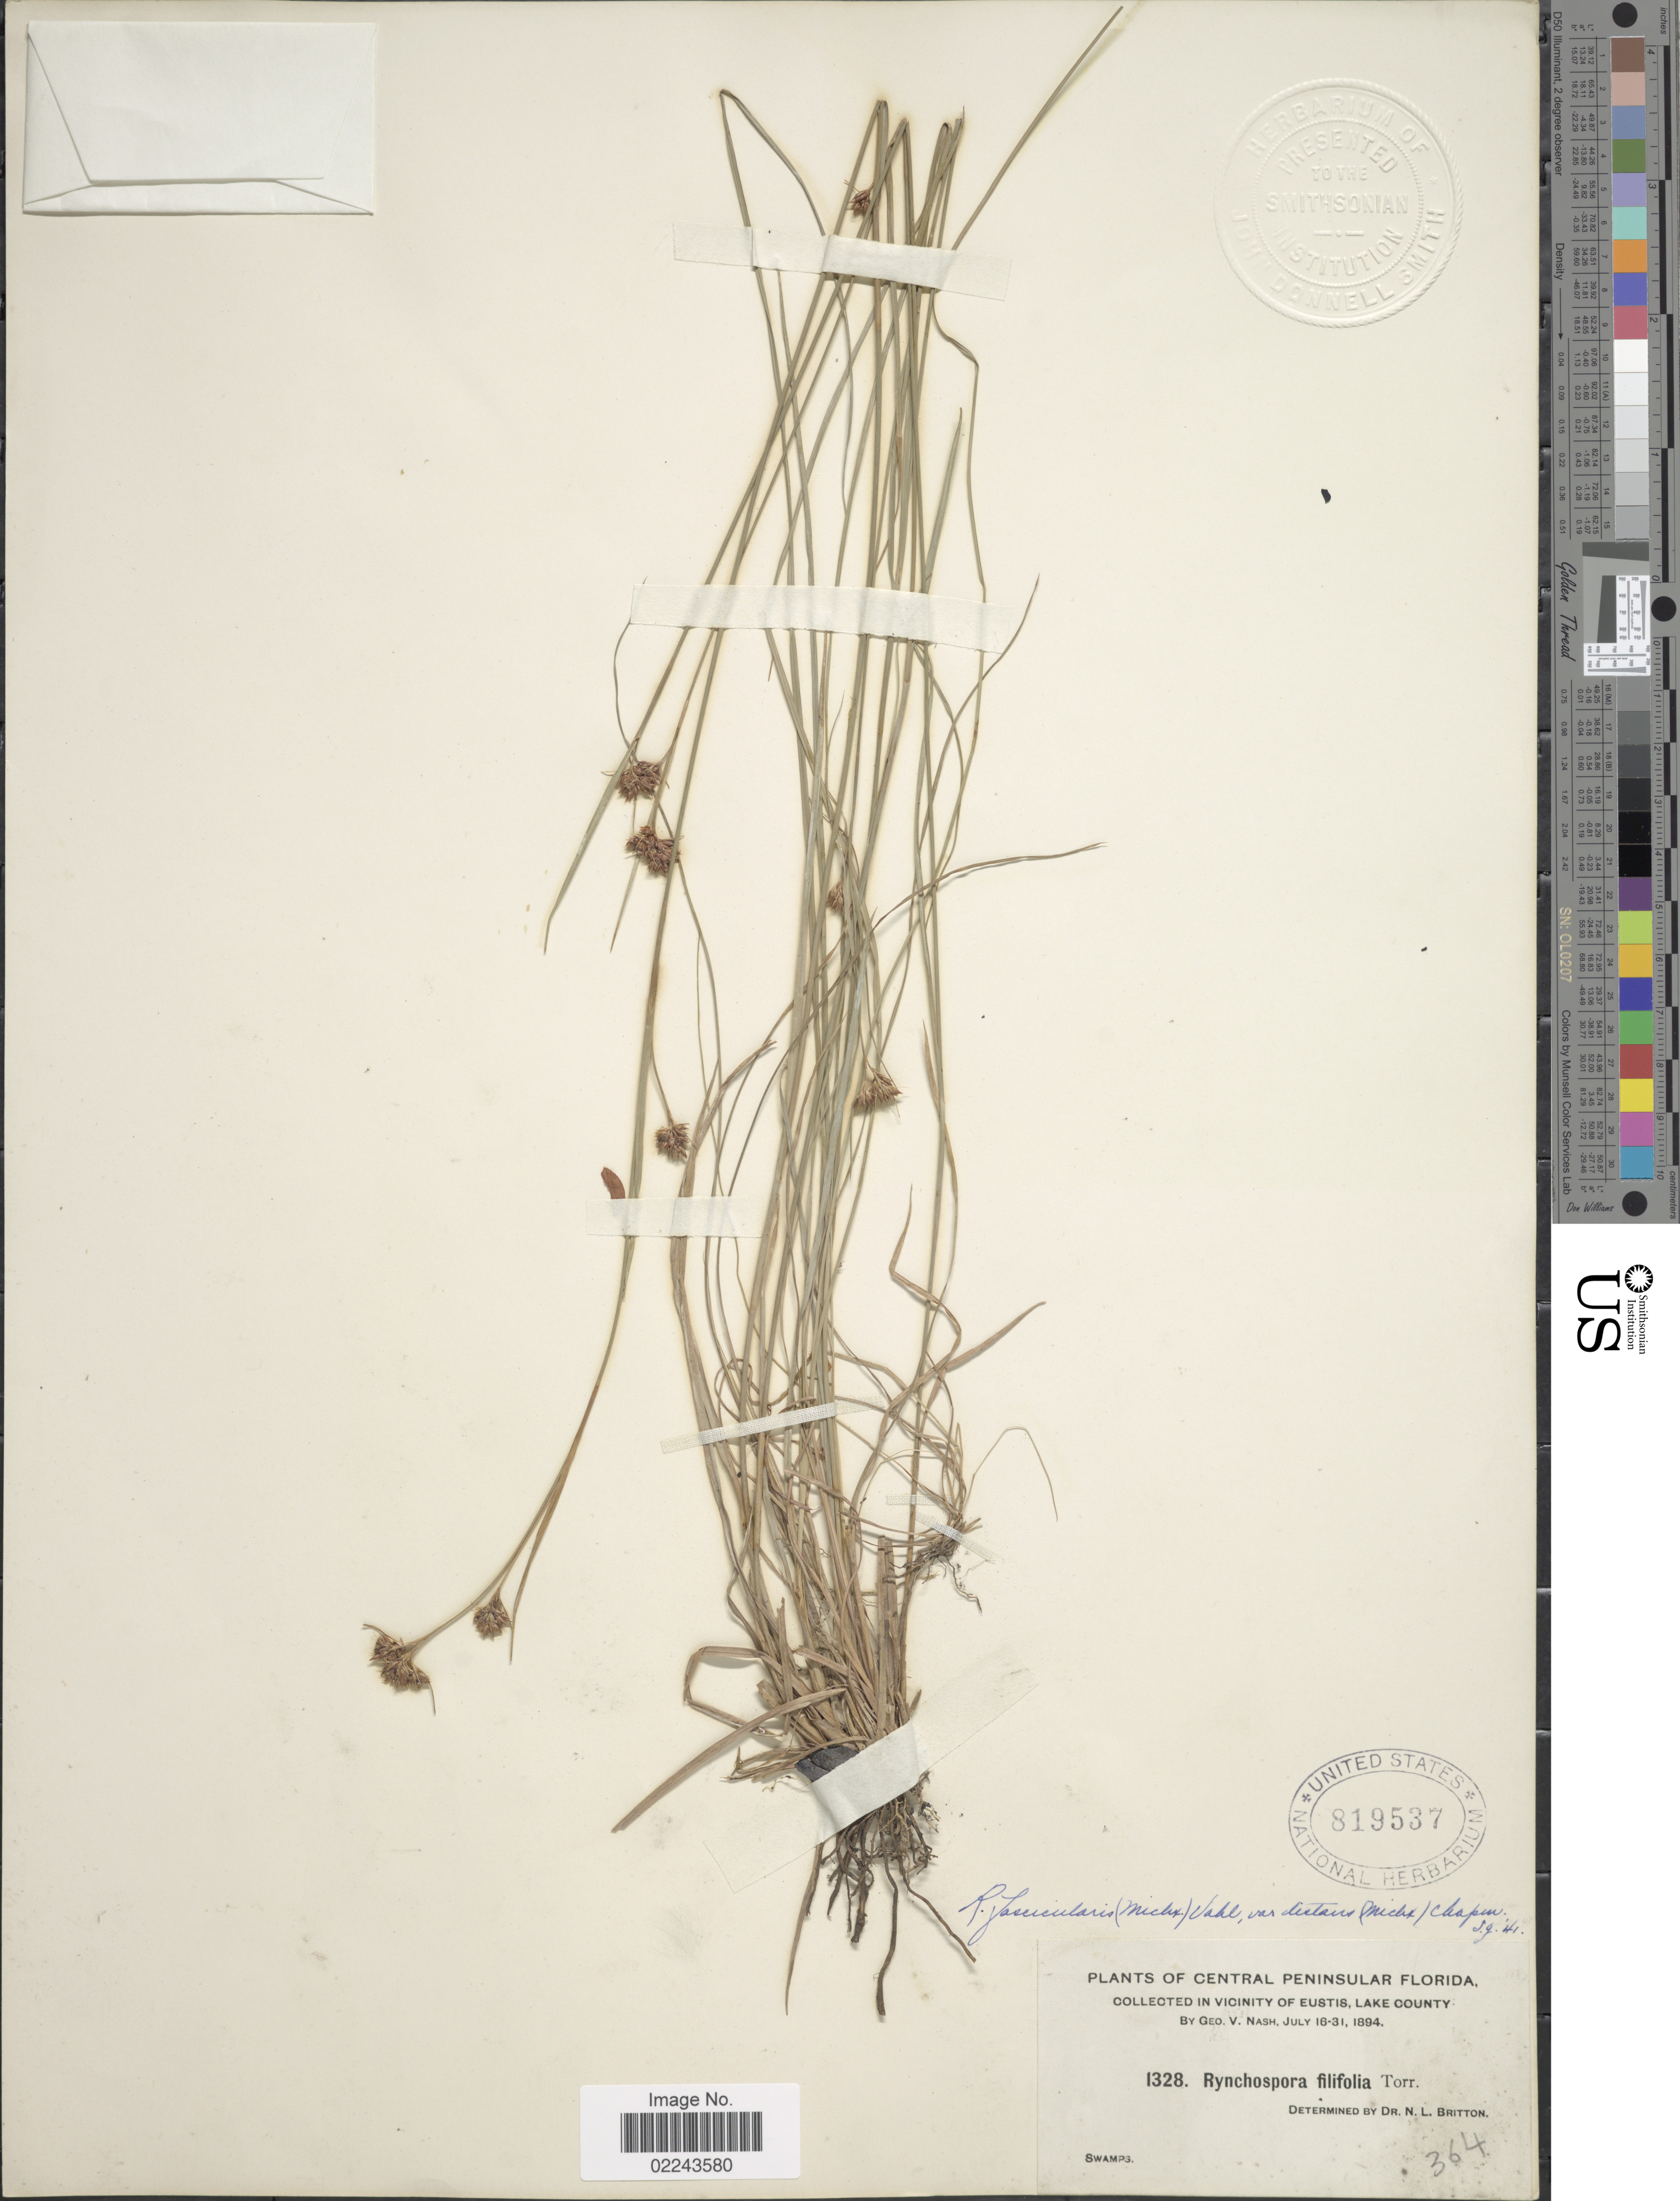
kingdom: Plantae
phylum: Tracheophyta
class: Liliopsida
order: Poales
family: Cyperaceae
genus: Rhynchospora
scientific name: Rhynchospora distans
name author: (Michx.) Vahl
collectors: G. V. Nash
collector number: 1328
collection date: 1894-07-16/1894-07-31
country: United States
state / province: Florida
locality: Central Peninsular Florida, Vicinity of Eustis, Lake County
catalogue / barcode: US 819537